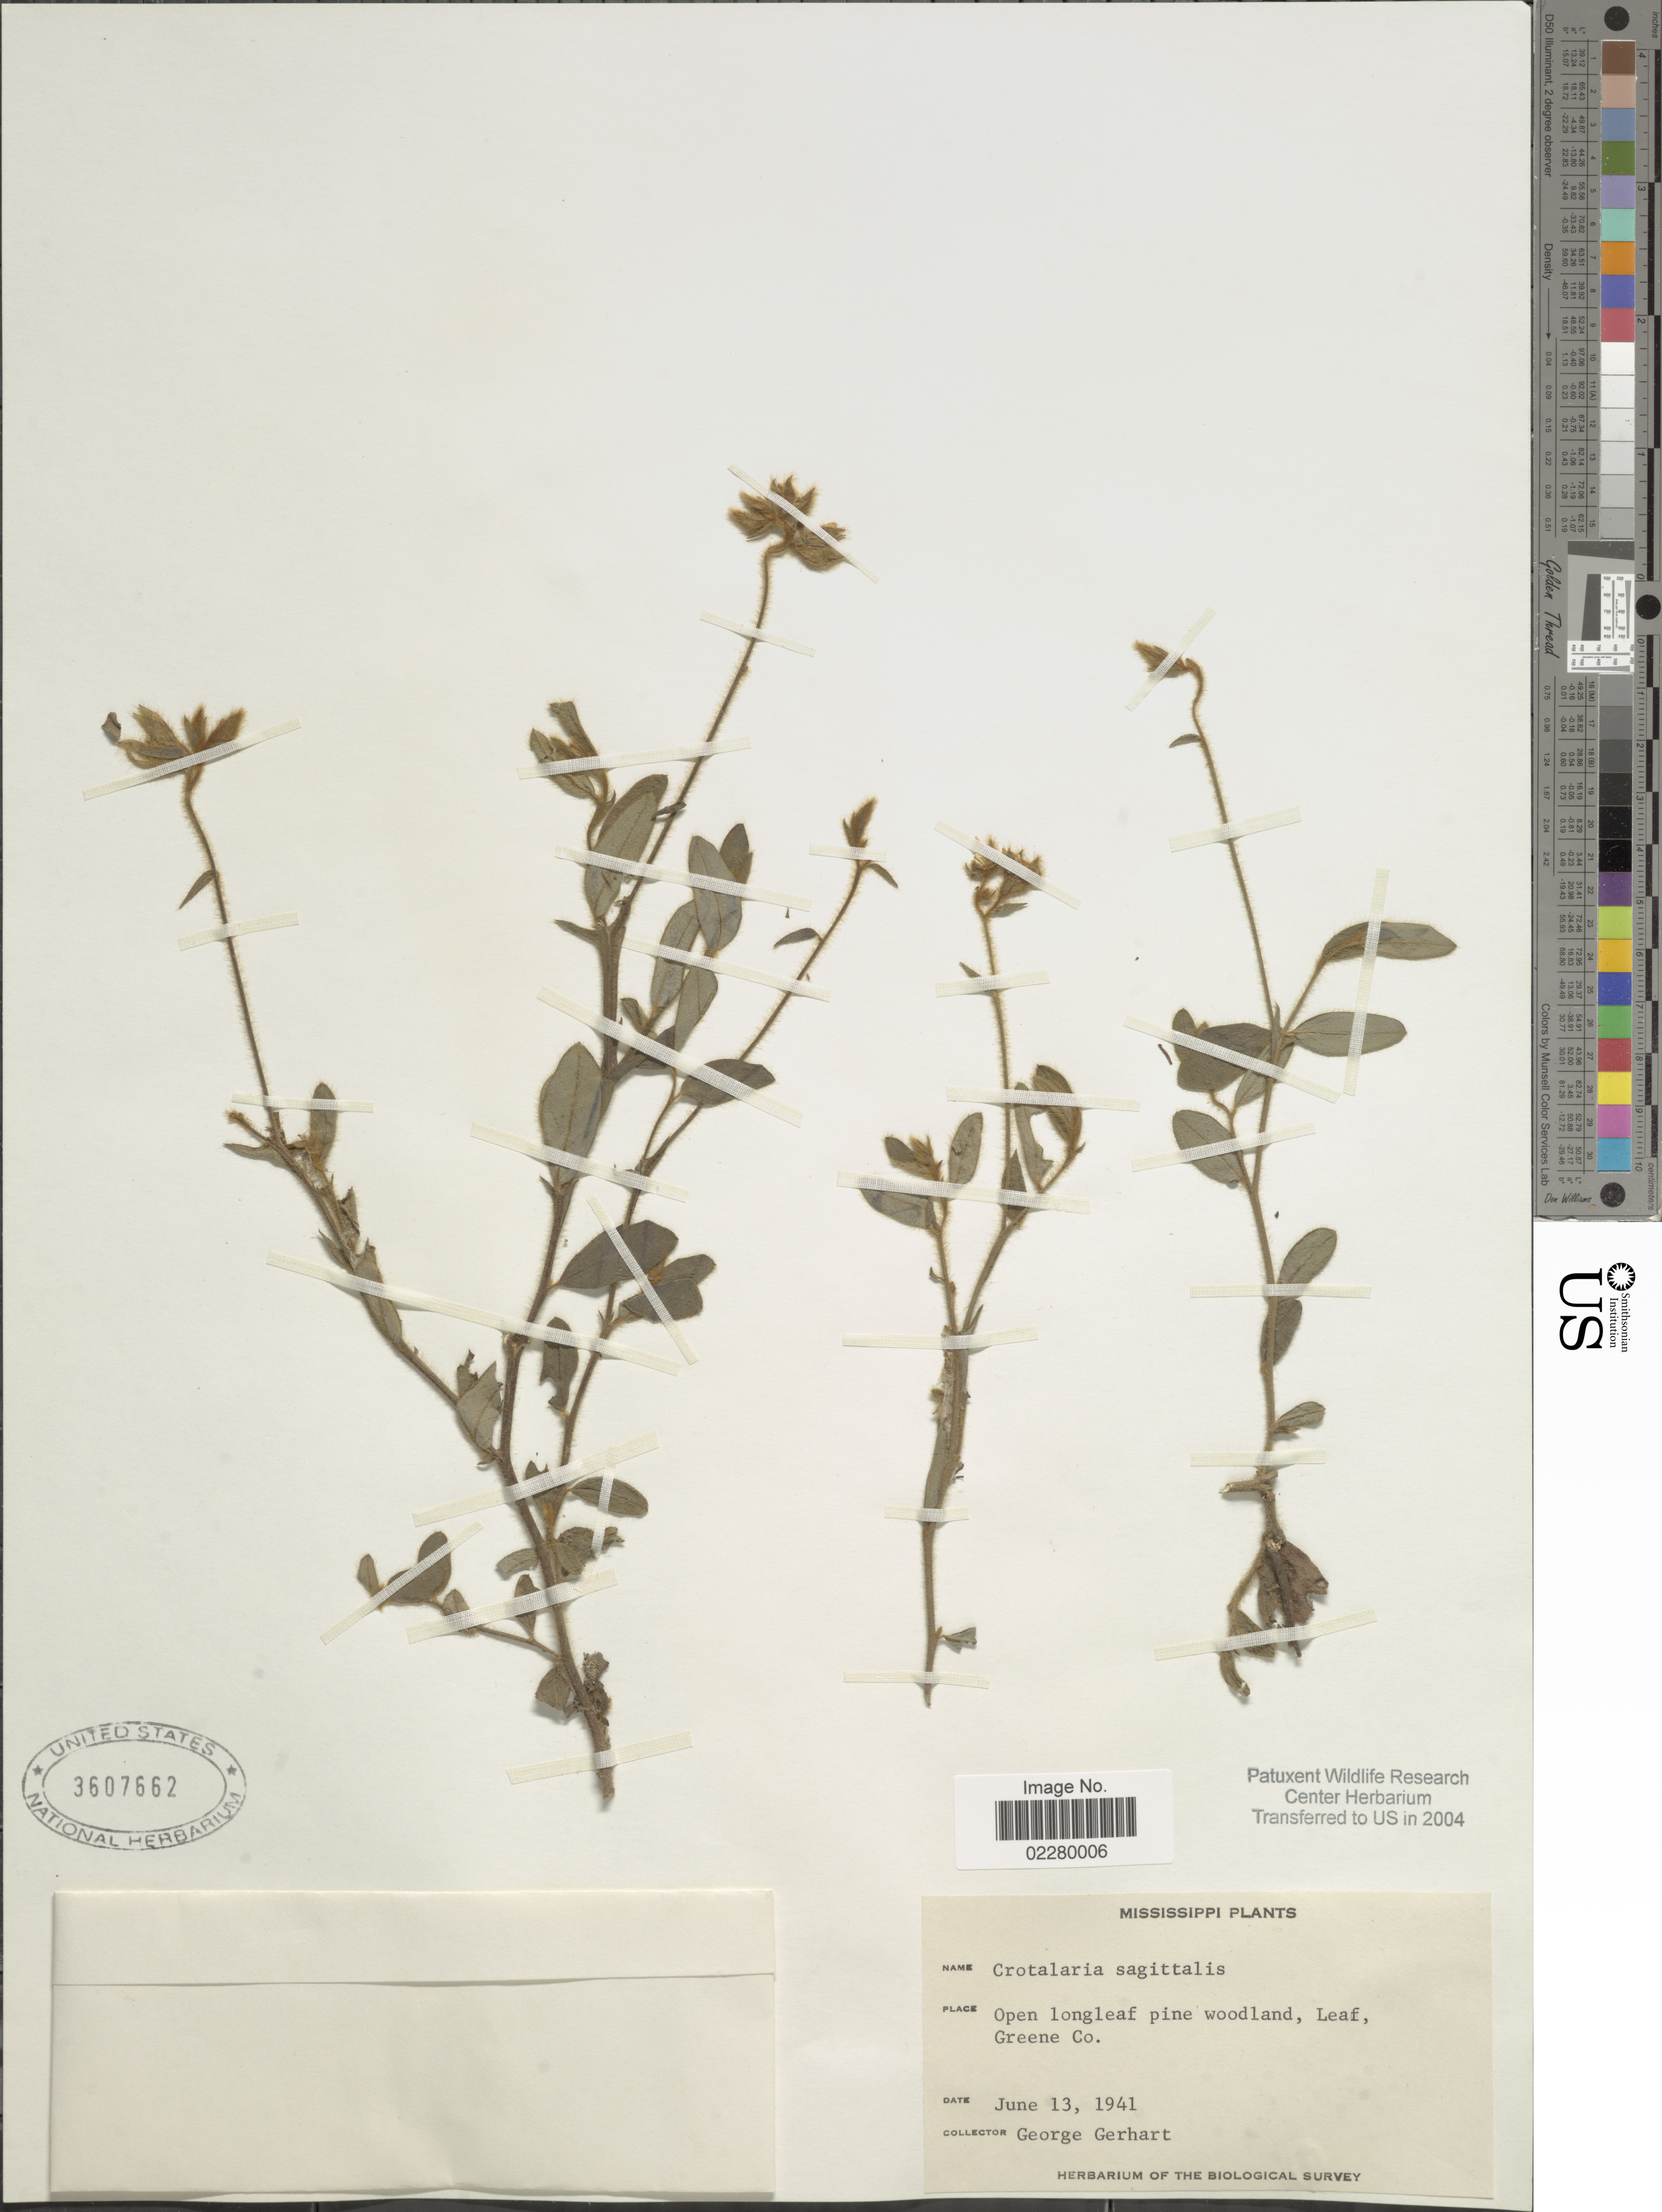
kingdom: Plantae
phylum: Tracheophyta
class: Magnoliopsida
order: Fabales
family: Fabaceae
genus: Crotalaria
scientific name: Crotalaria sagittalis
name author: L.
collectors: G. Gerhart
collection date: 1941-06-13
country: United States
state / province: Mississippi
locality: Open longleaf pine woodland, Leaf, Greene Co.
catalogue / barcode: US 3607662